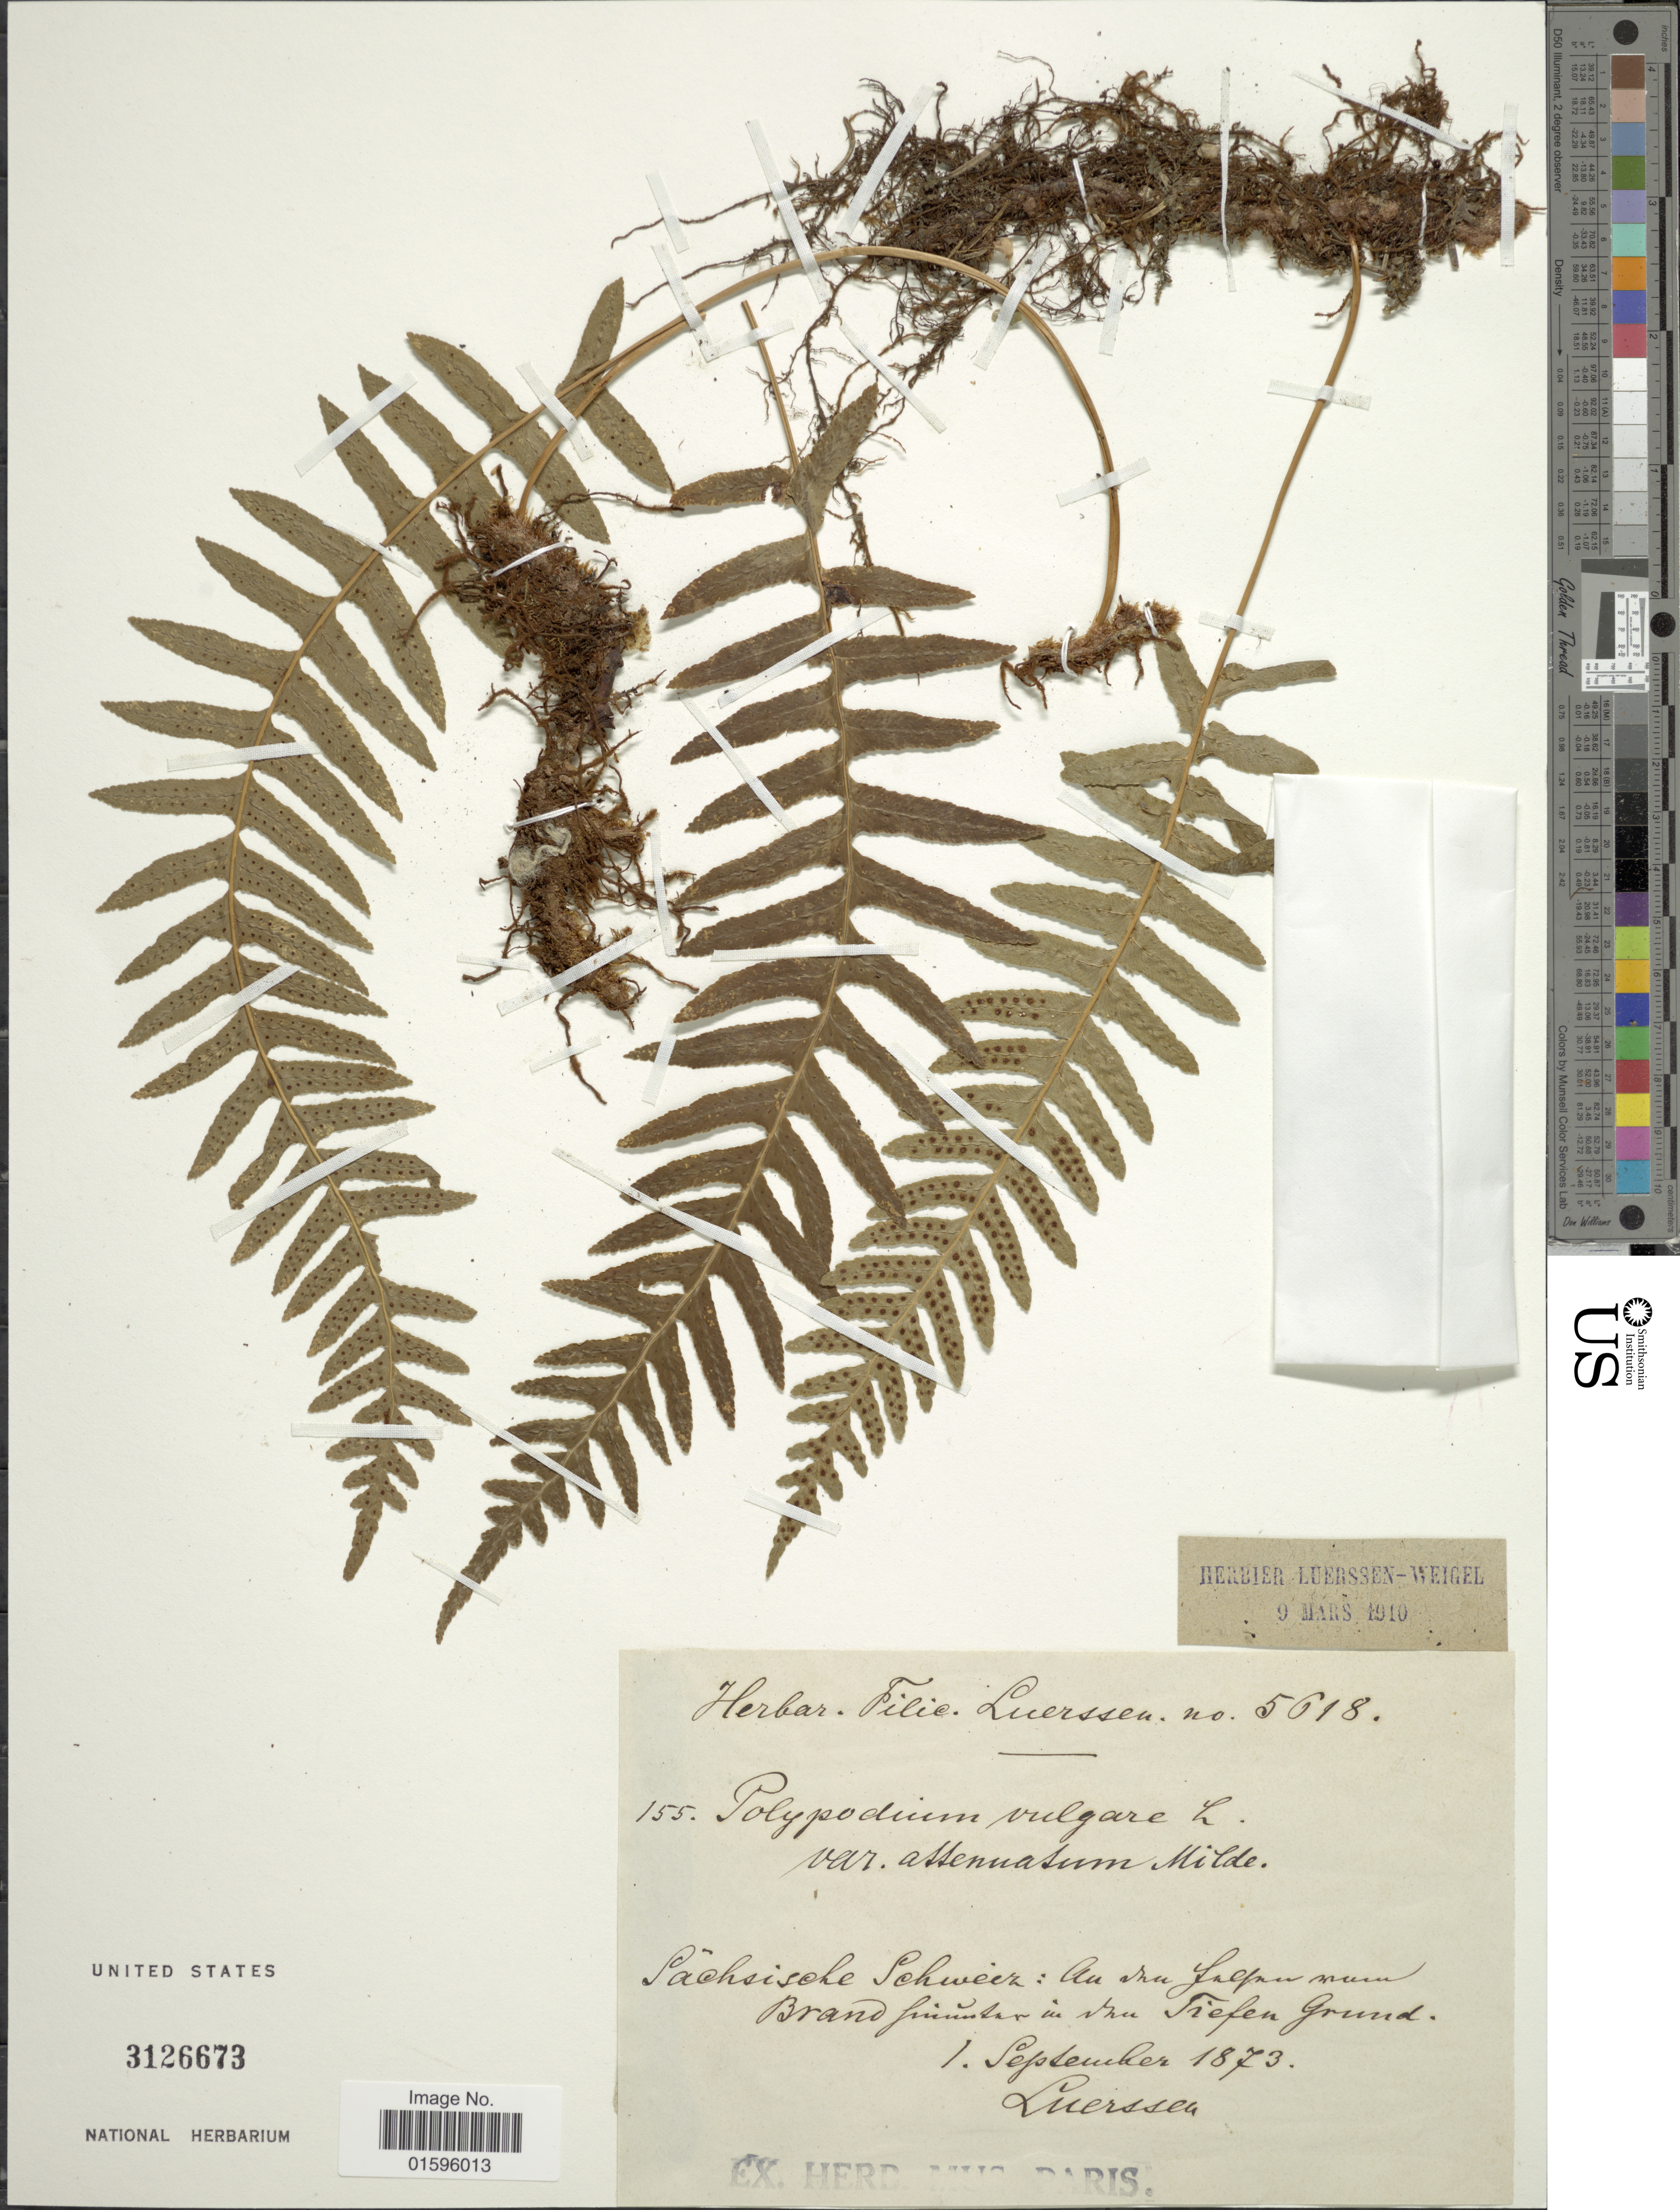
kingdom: Plantae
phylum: Tracheophyta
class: Polypodiopsida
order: Polypodiales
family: Polypodiaceae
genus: Polypodium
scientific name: Polypodium vulgare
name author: L.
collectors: Luerssen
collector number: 155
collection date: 1873-09-01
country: Switzerland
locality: Sachsische Schweiz: [illegible text]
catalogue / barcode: US 3126673